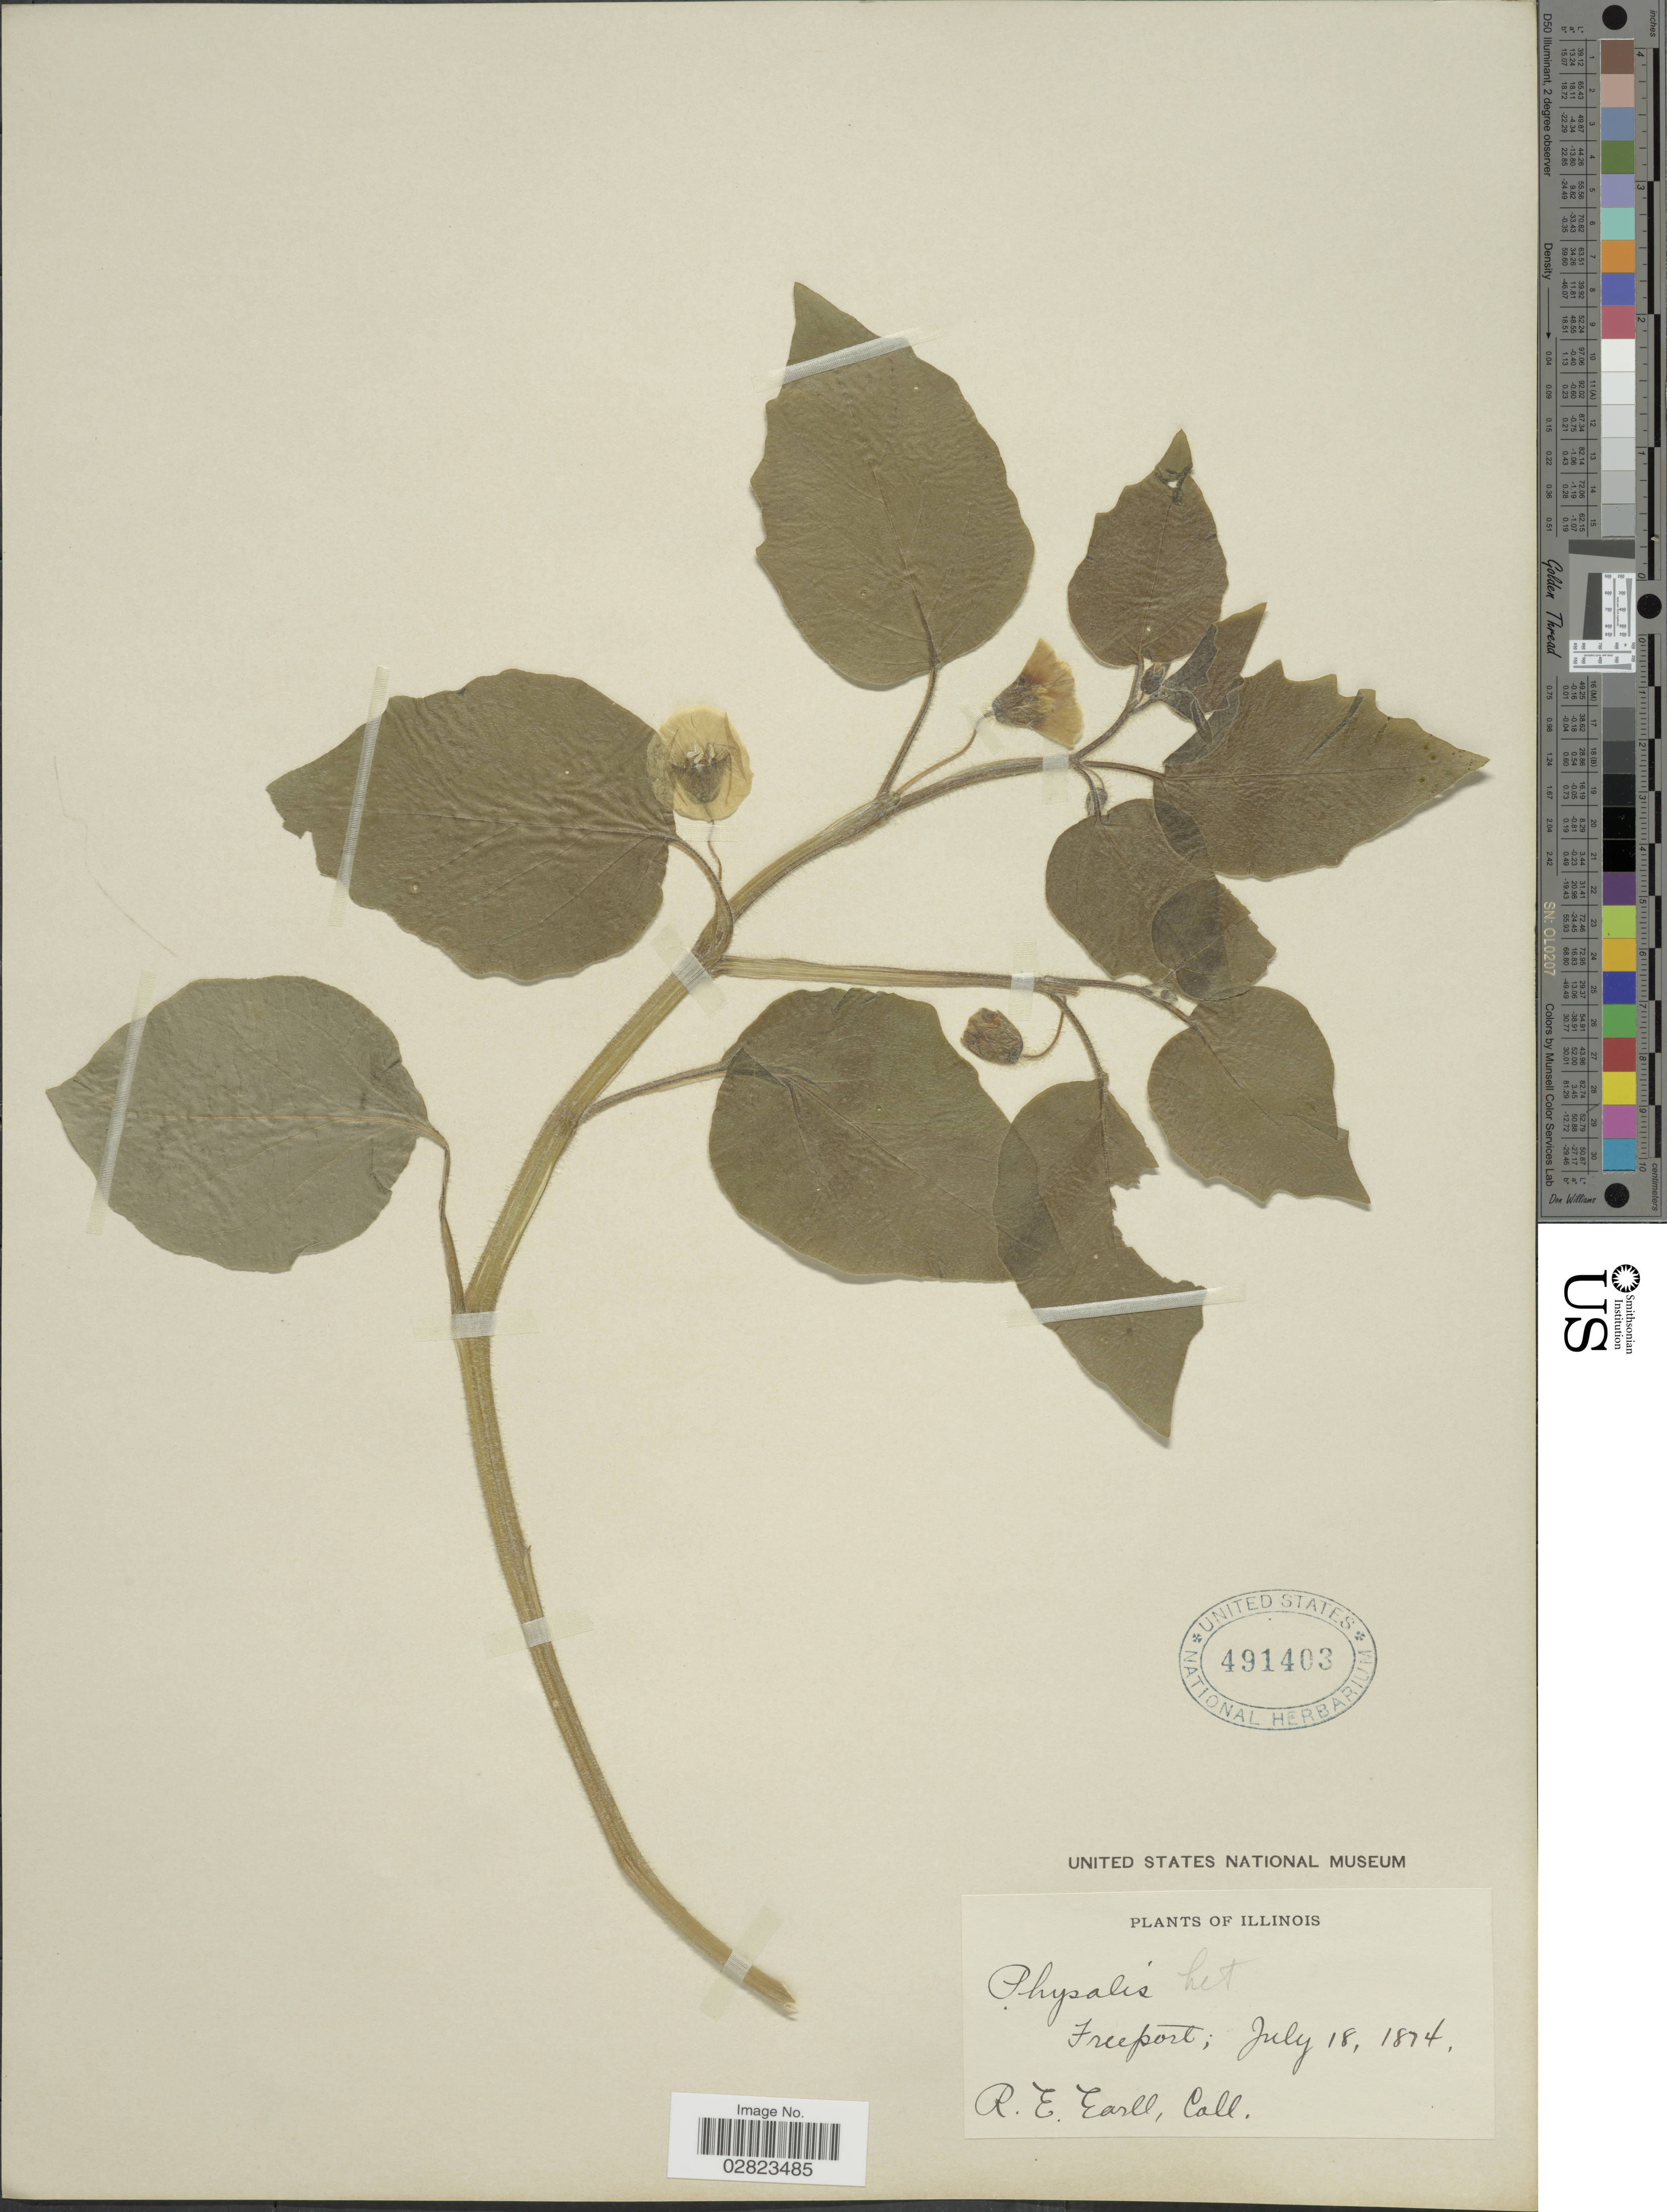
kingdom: Plantae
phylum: Tracheophyta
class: Magnoliopsida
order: Solanales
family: Solanaceae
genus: Physalis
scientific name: Physalis heterophylla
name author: Nees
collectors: R. Earll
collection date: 1874-07-18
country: United States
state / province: Illinois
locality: Freeport.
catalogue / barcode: US 491403